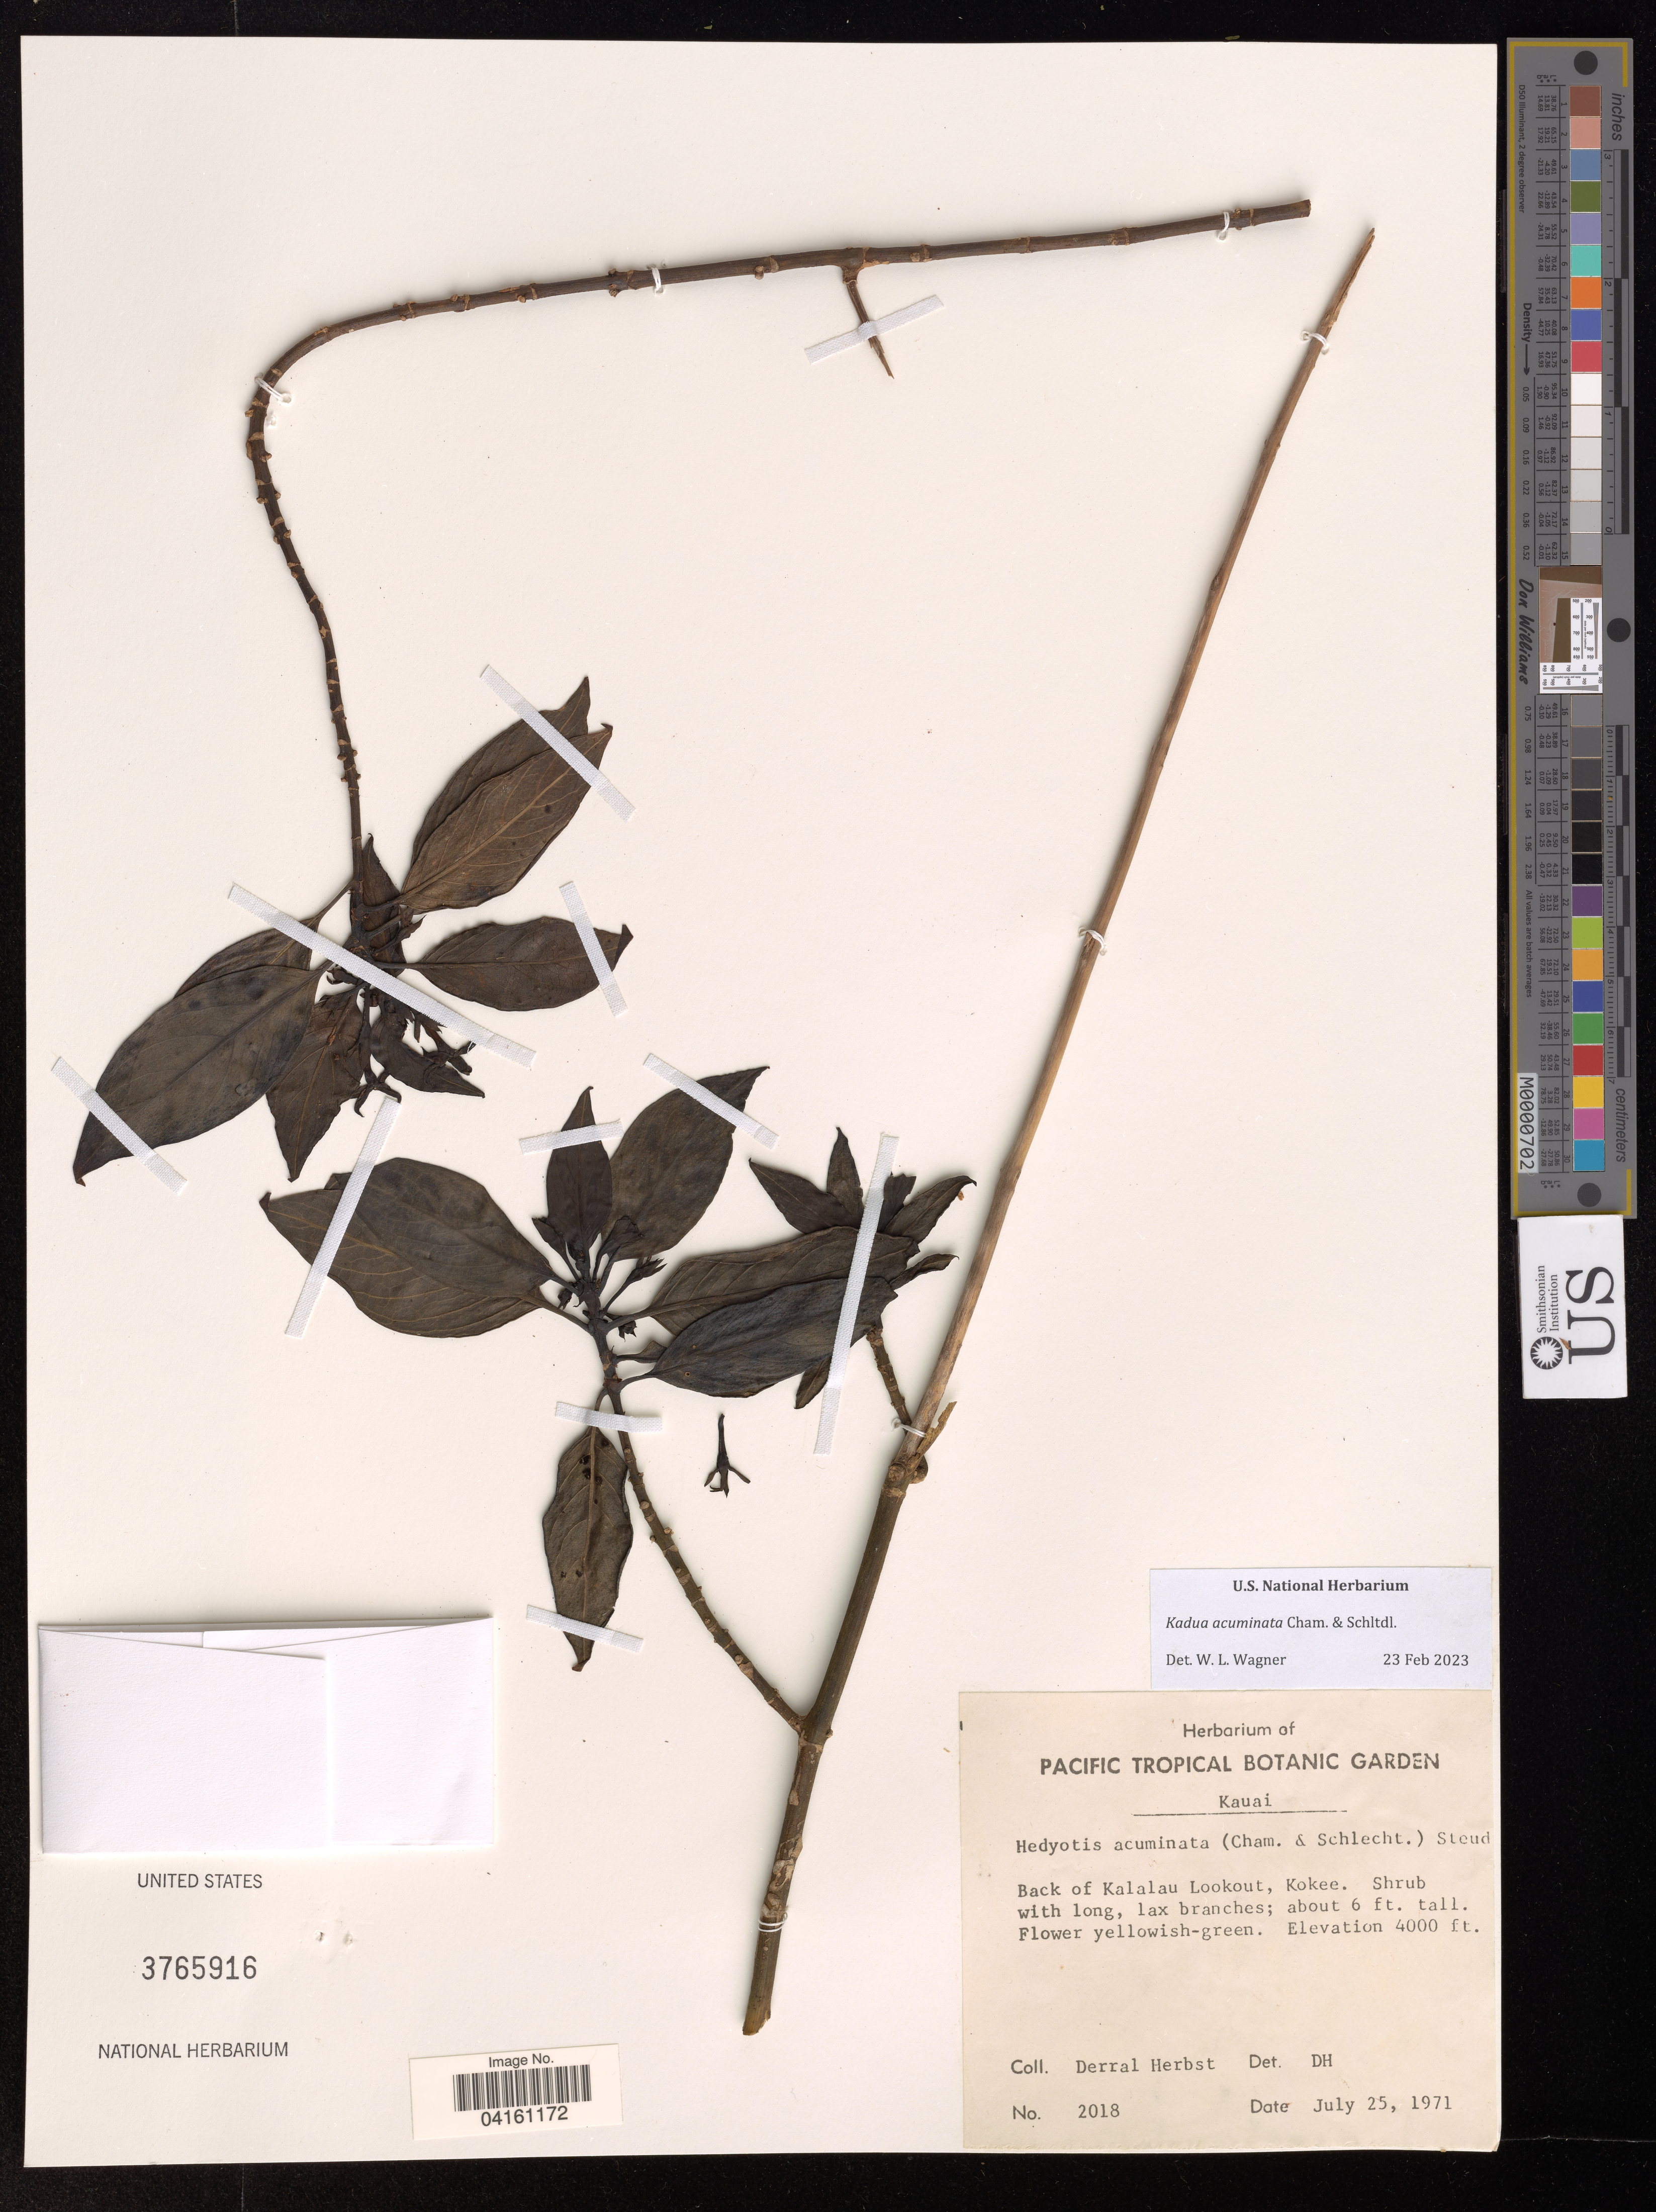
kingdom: Plantae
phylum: Tracheophyta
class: Magnoliopsida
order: Gentianales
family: Rubiaceae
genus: Kadua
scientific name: Kadua acuminata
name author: Cham. & Schltdl.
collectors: D. R. Herbst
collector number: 2018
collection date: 1971-07-25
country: United States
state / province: Hawaii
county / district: Kauai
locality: Back of Kalalau Lookout, Kokee.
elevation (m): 1219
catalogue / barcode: US 3765916